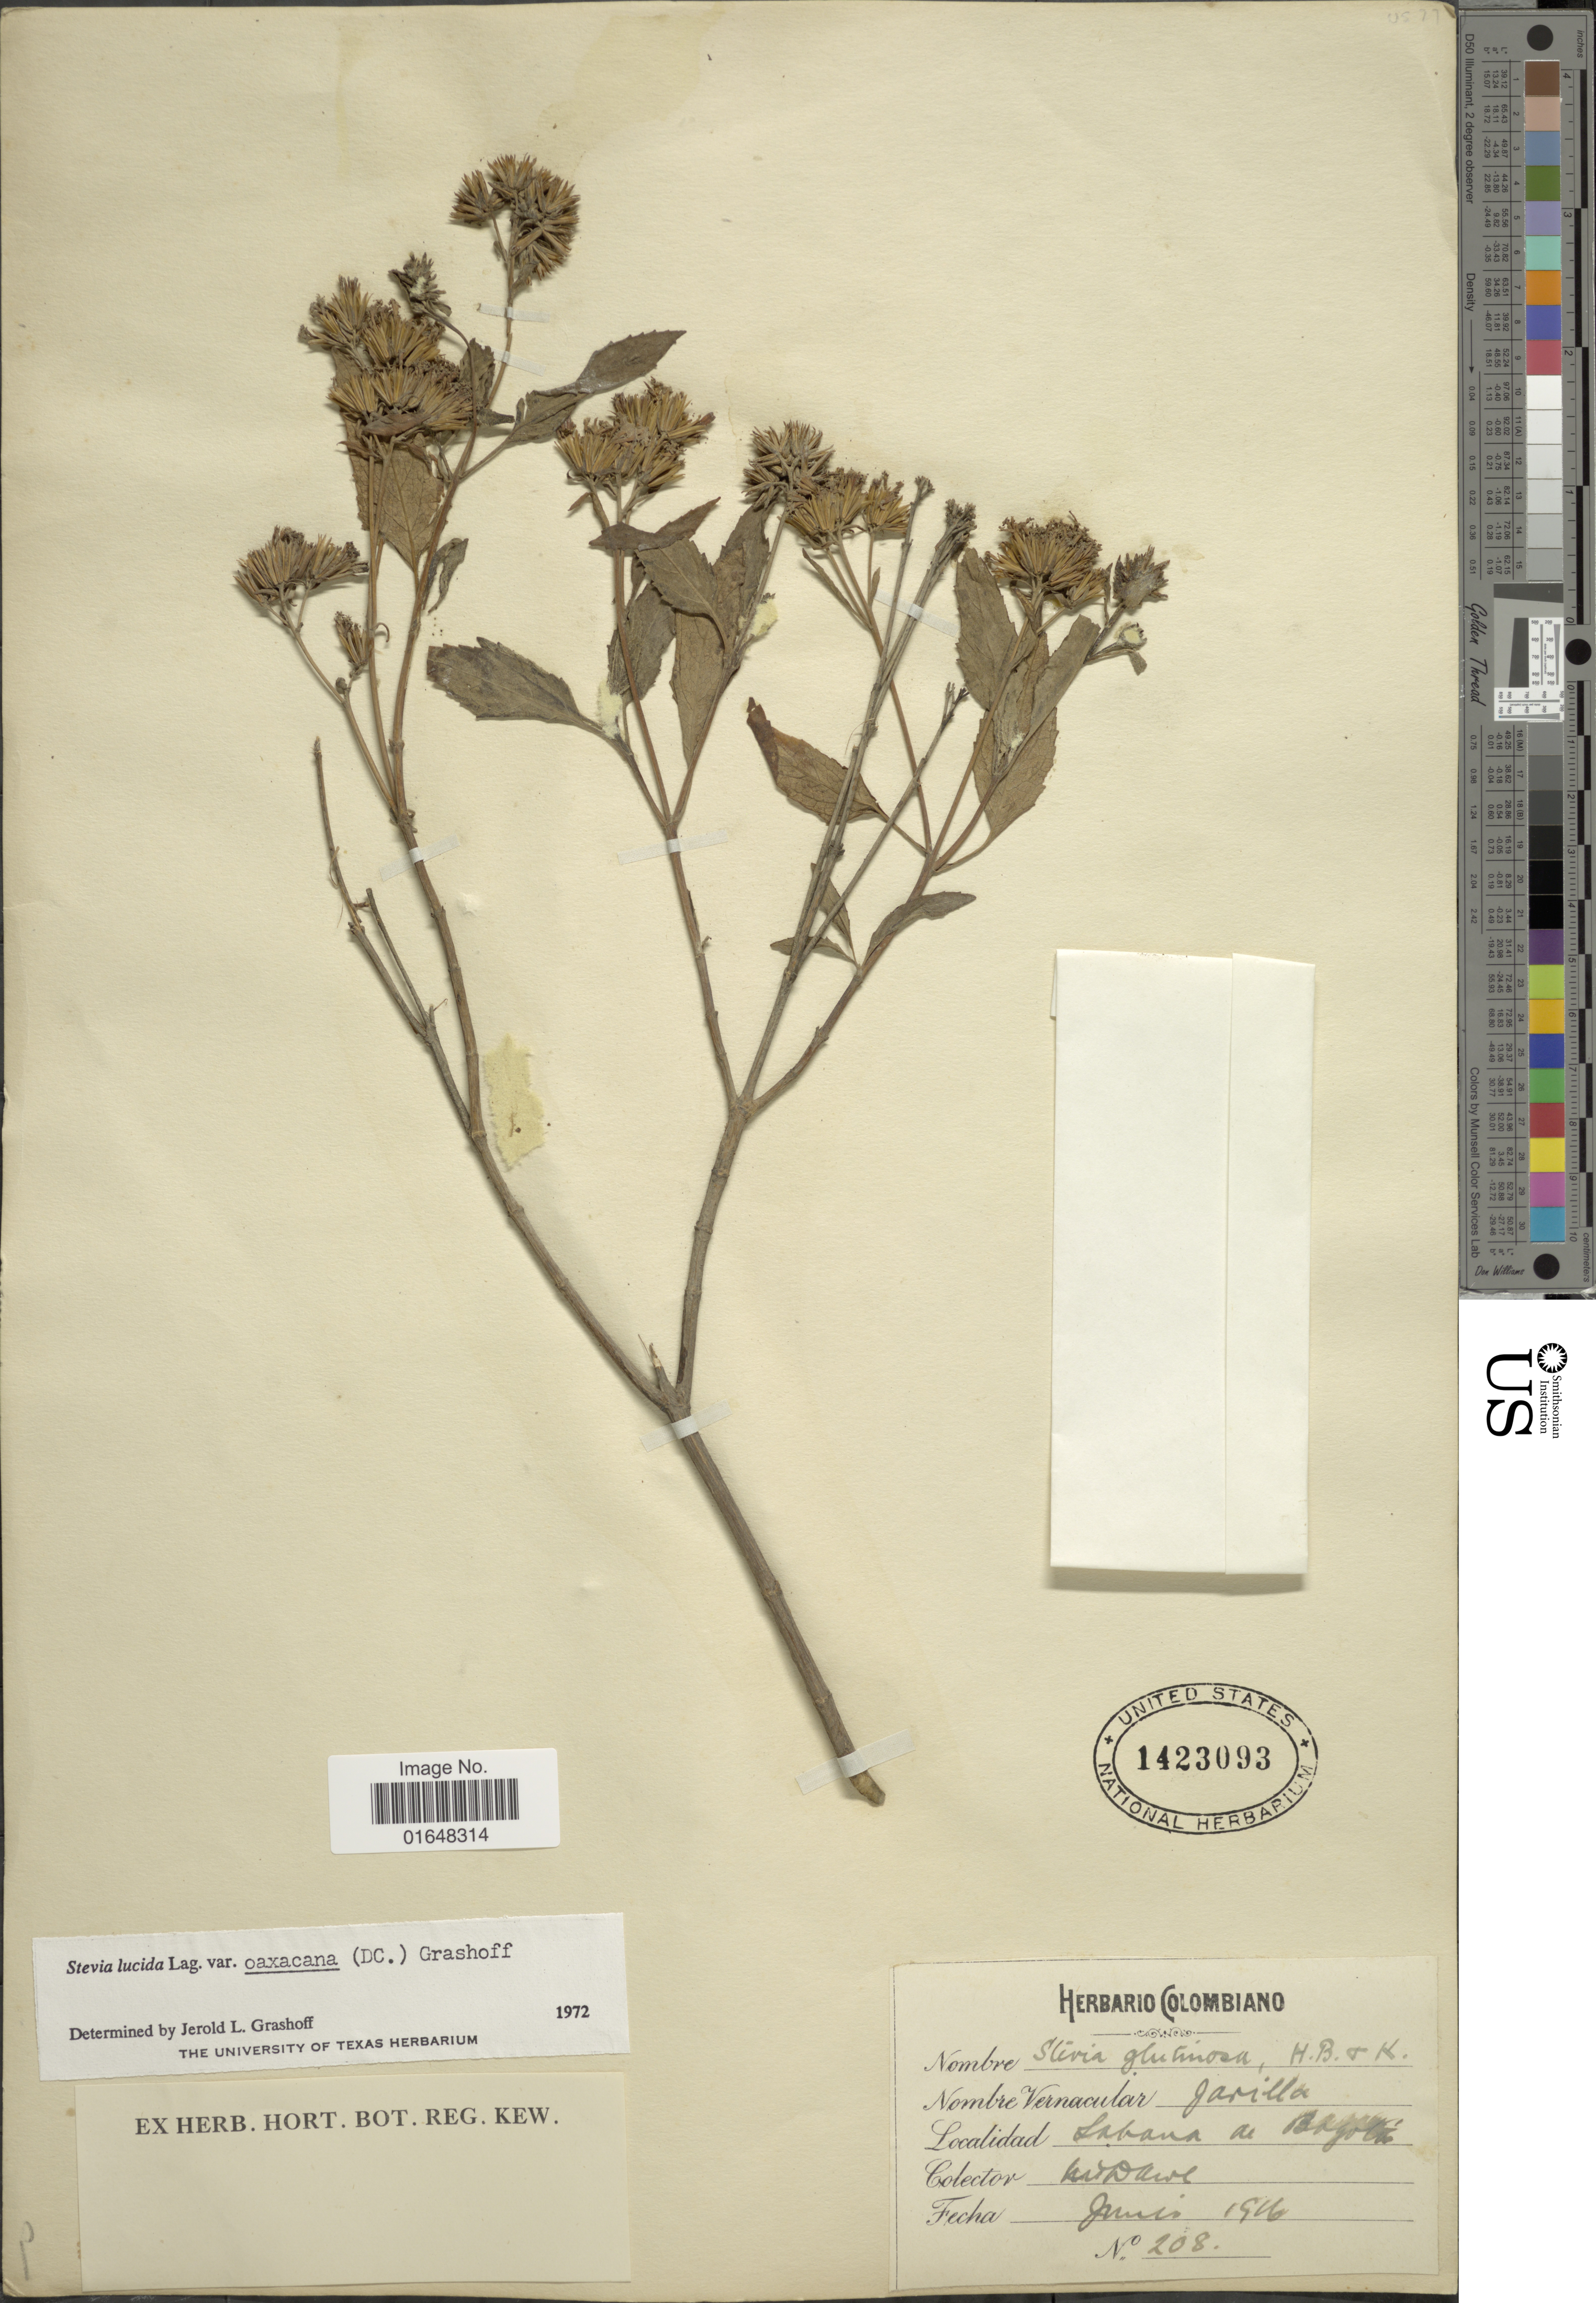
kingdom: Plantae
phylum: Tracheophyta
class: Magnoliopsida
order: Asterales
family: Asteraceae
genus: Stevia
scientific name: Stevia lucida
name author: Lag.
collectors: W. Dawe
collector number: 208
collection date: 1906-06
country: Colombia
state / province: Bogota D.C.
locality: Sabana de Bogota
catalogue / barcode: US 1423093